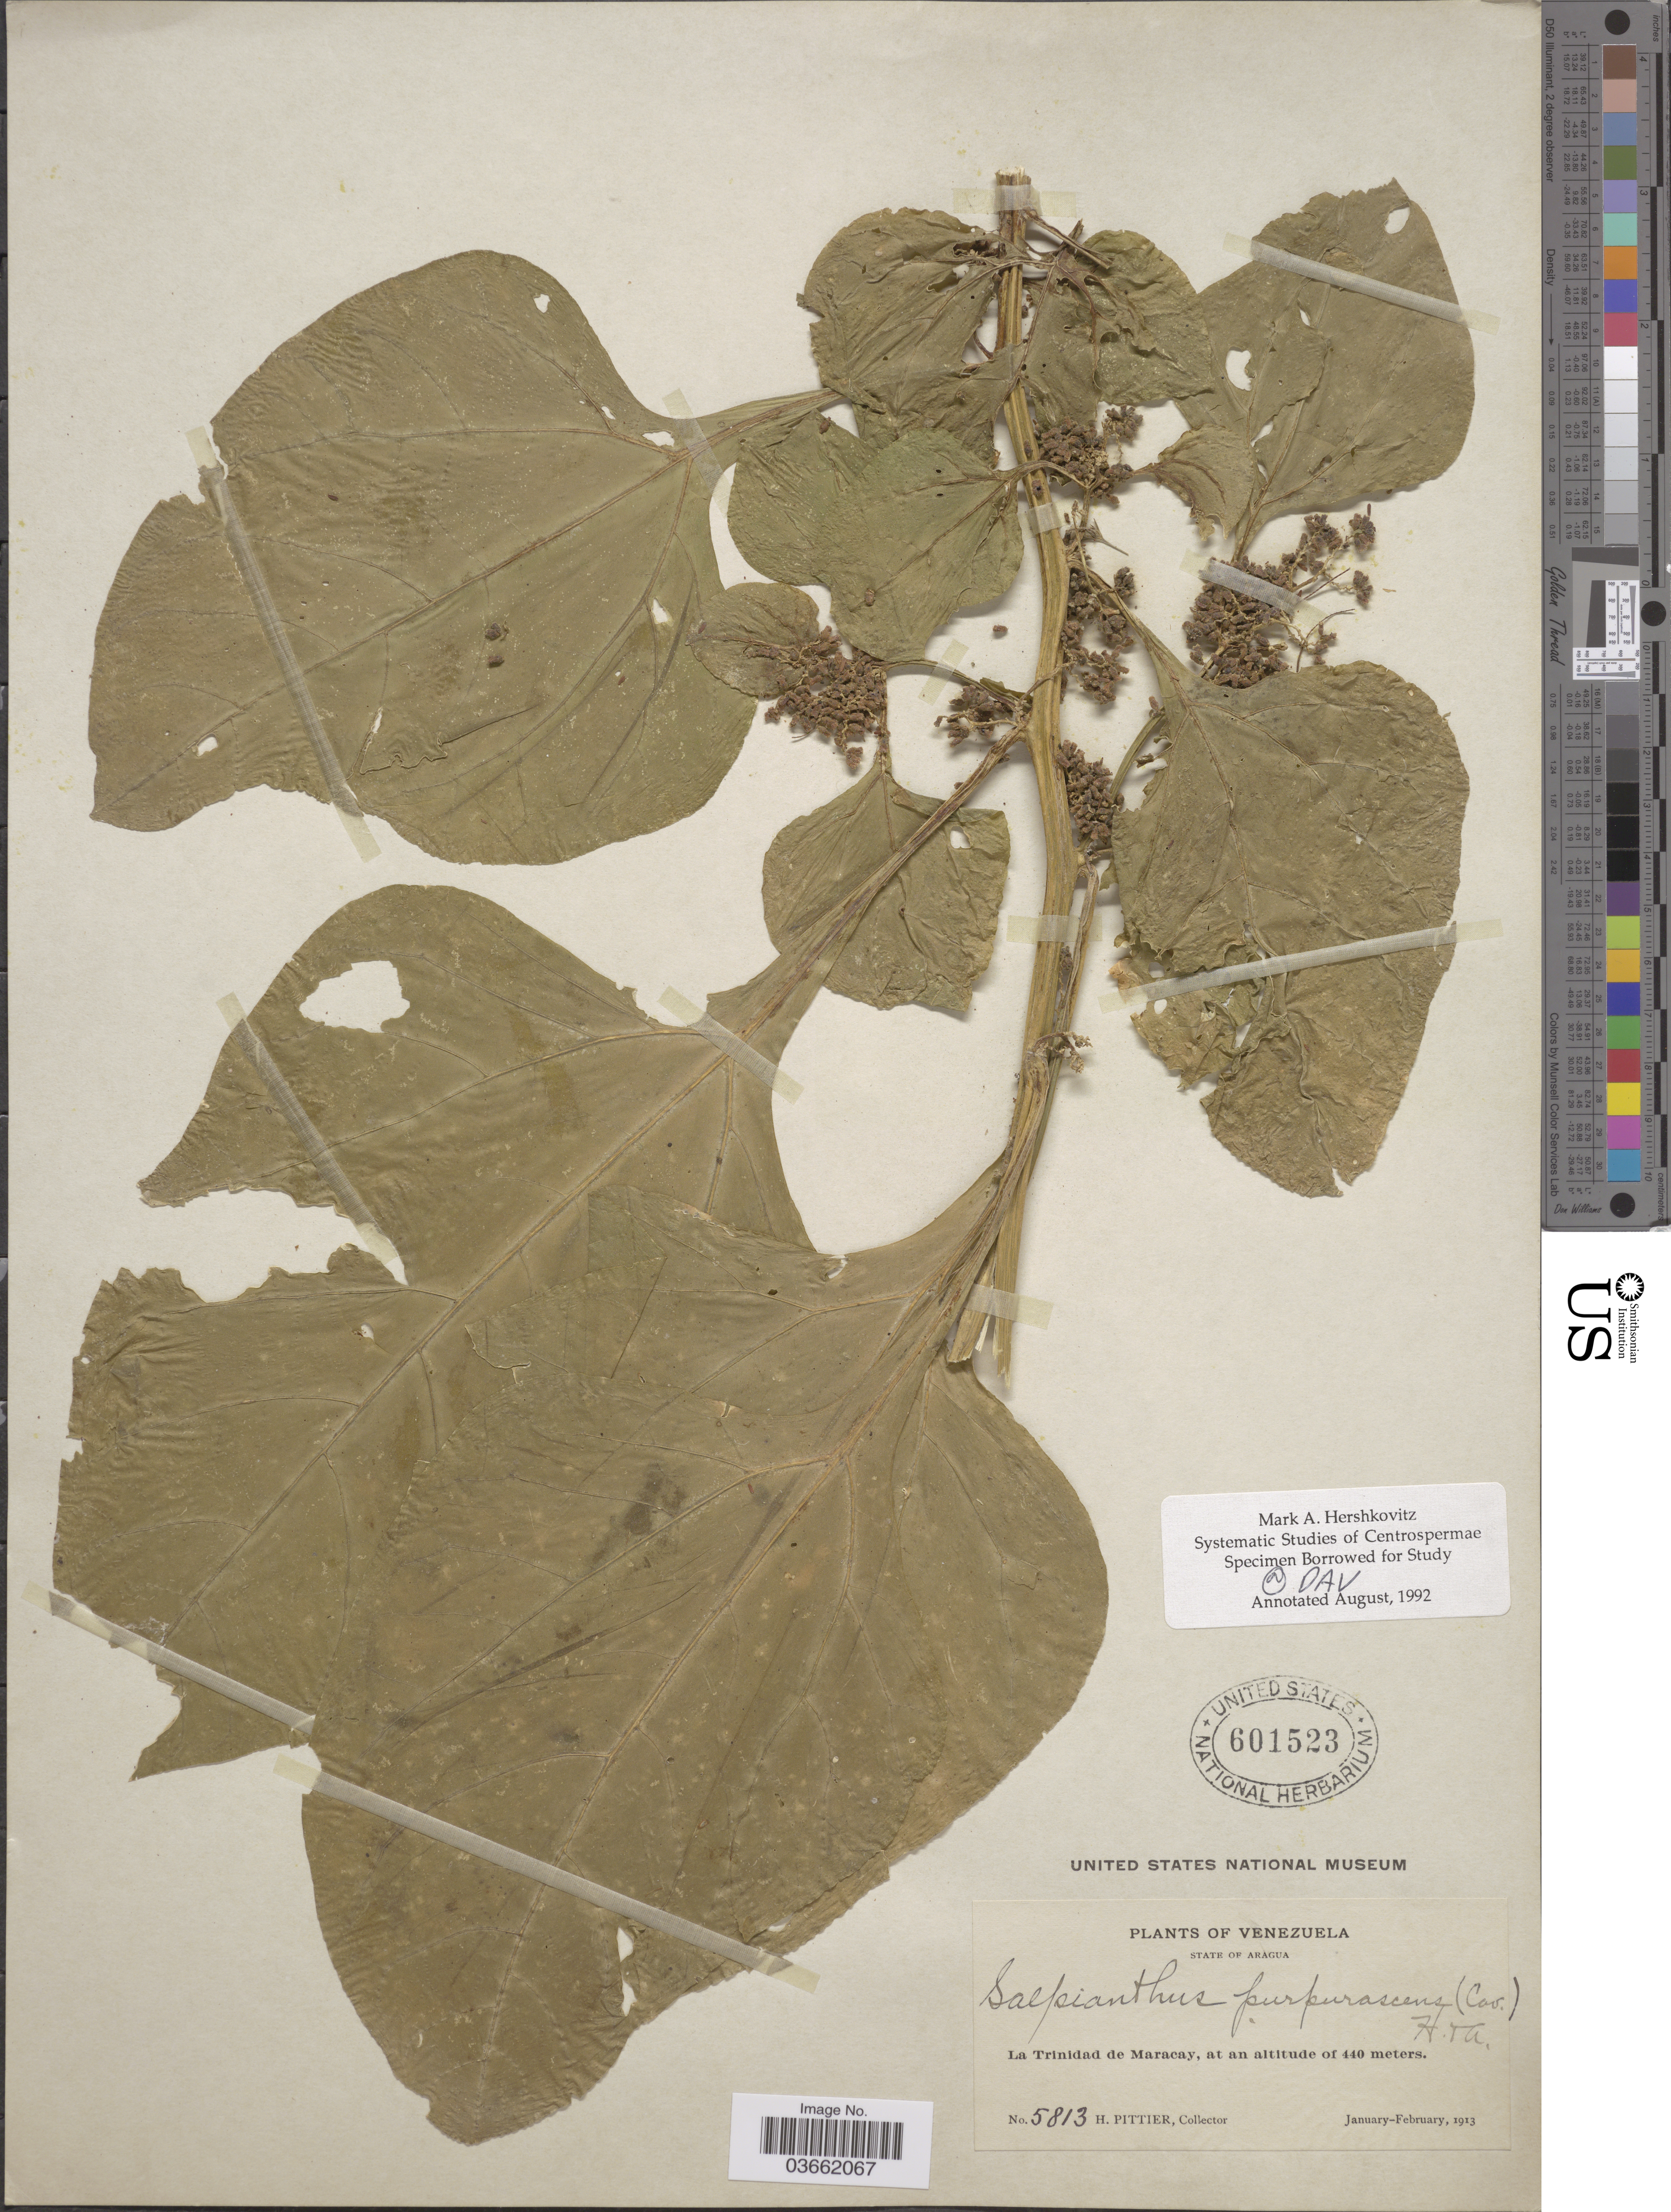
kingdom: Plantae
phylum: Tracheophyta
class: Magnoliopsida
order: Caryophyllales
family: Nyctaginaceae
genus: Salpianthus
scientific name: Salpianthus purpurascens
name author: (Cav. ex Lag.) Hook. & Arn.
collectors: H. F. Pittier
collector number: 5813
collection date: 1913-01/1913-02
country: Venezuela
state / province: Aragua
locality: La Trinidad de Maracay.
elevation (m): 440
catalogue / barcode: US 601523